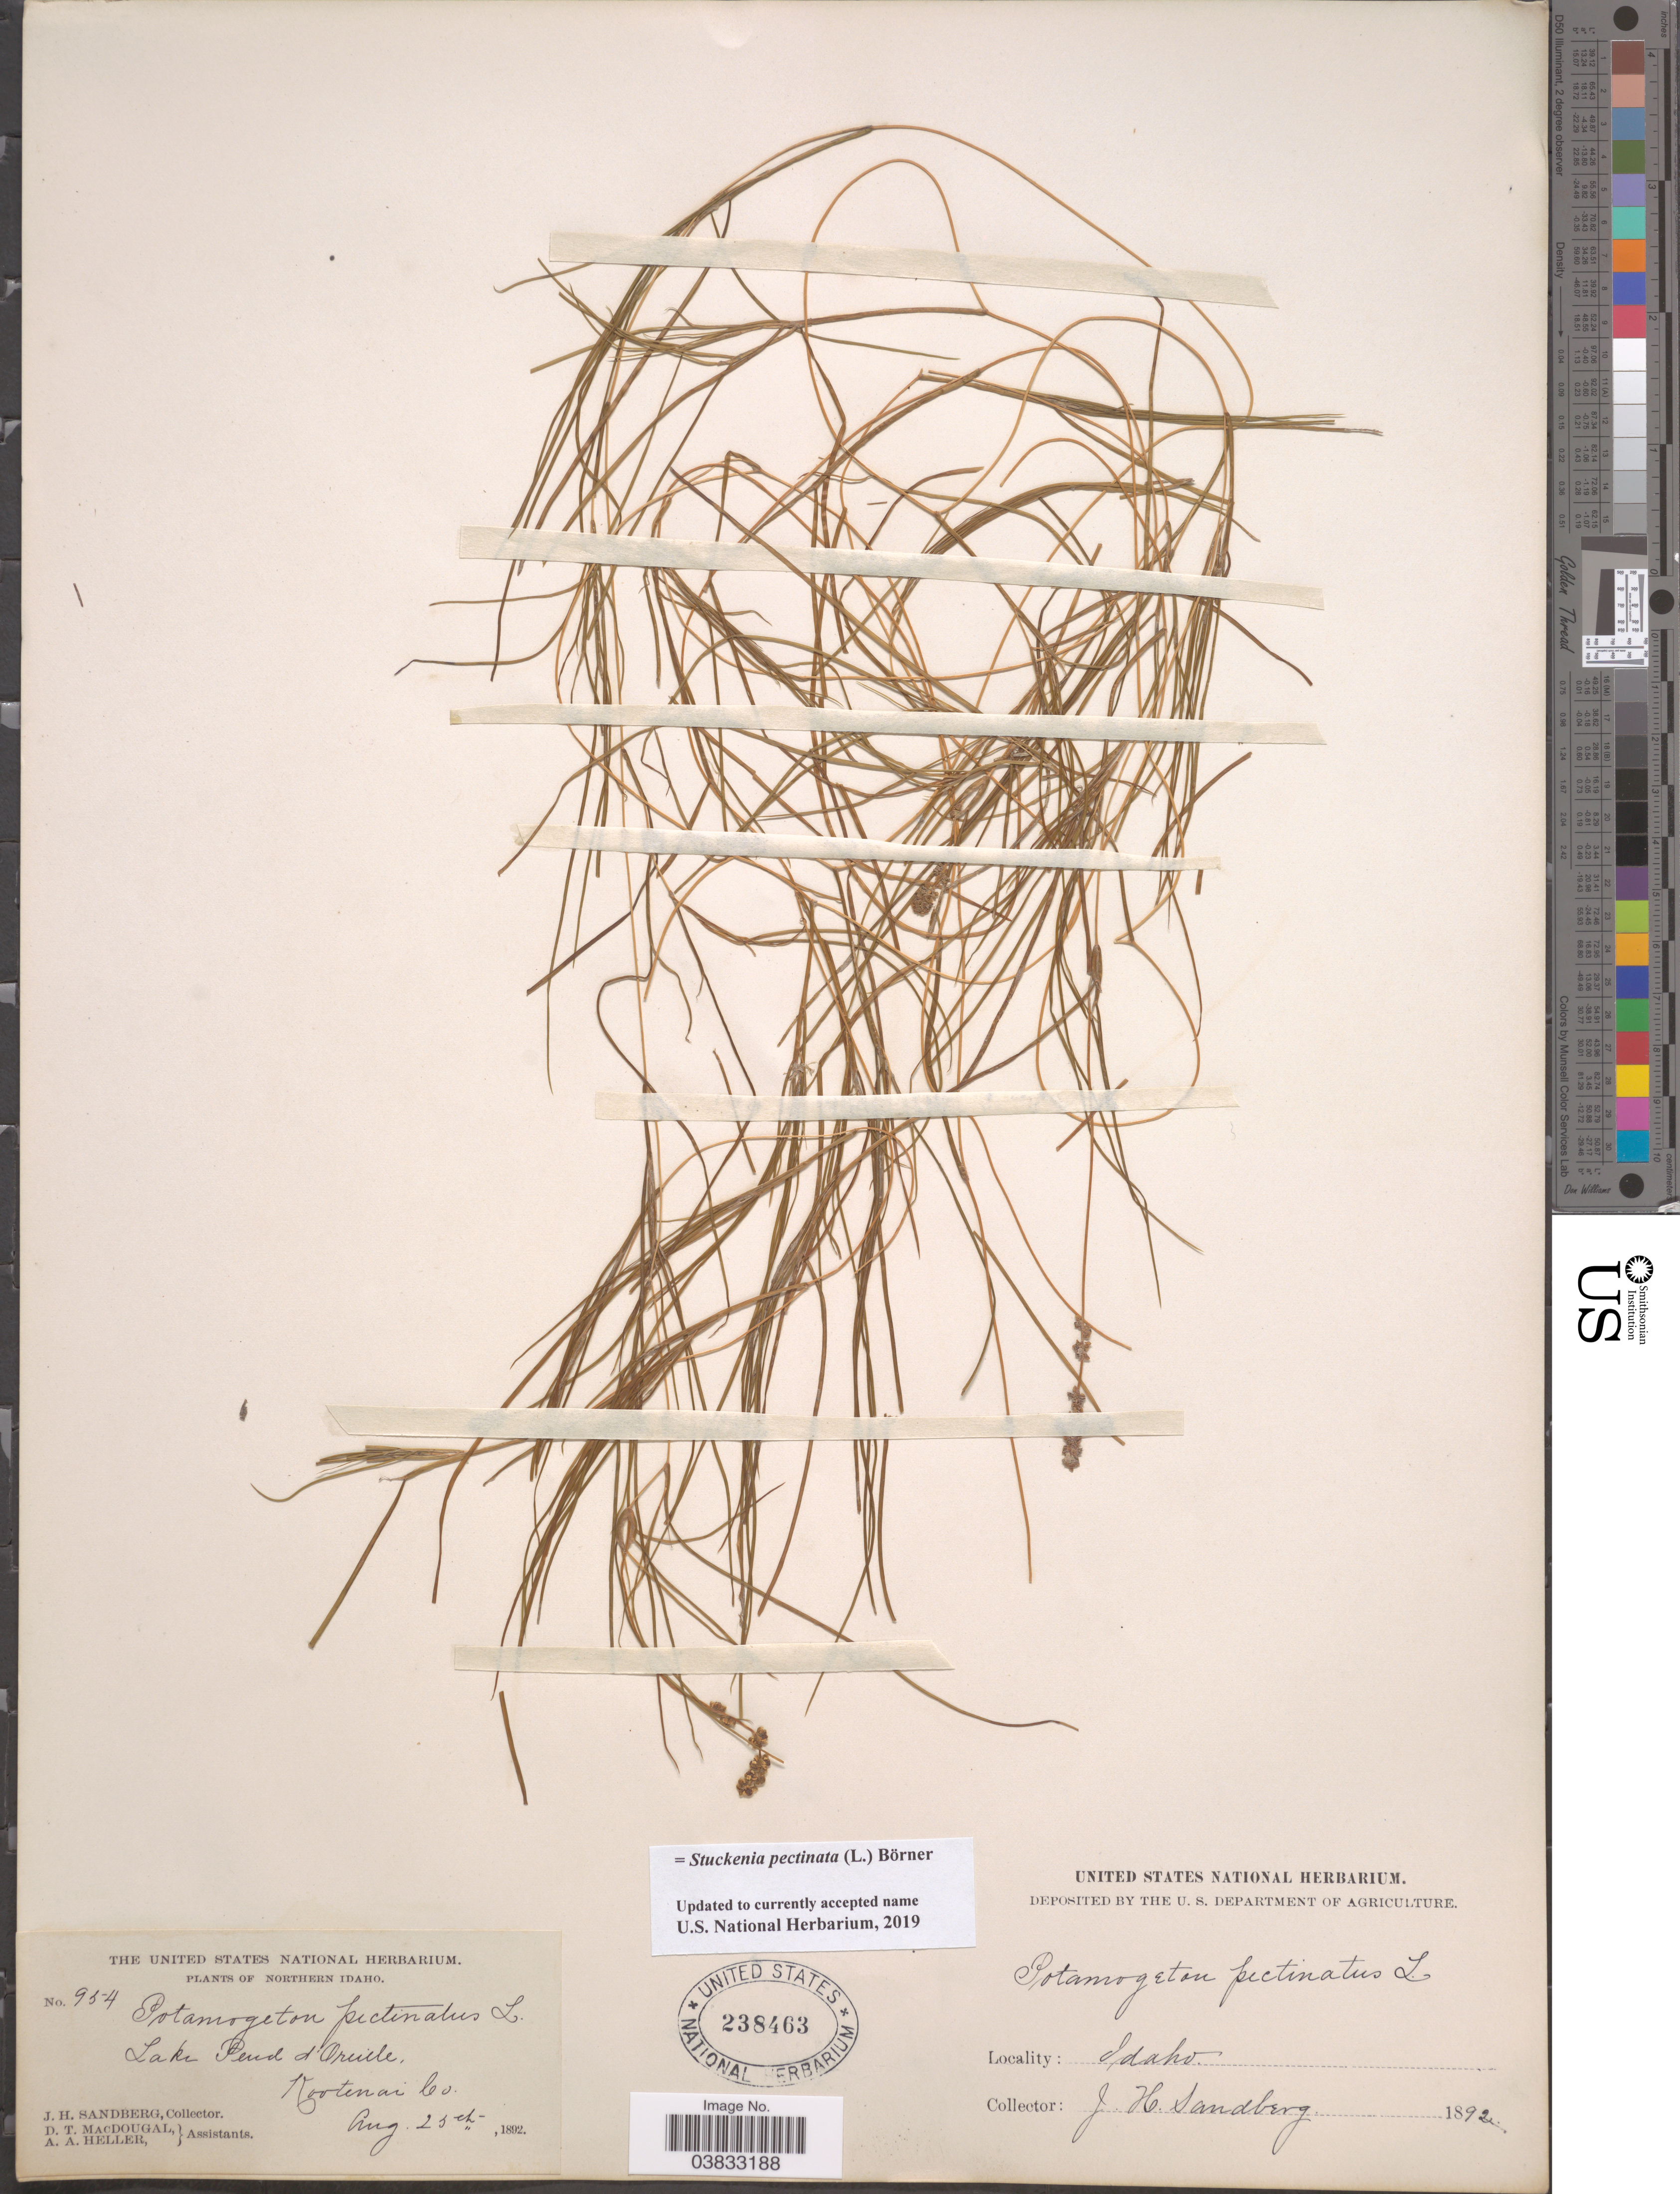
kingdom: Plantae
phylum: Tracheophyta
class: Liliopsida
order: Alismatales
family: Potamogetonaceae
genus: Stuckenia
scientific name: Stuckenia pectinata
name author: (L.) Börner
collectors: J. H. Sandberg, D. T. MacDougal & A. A. Heller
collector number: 954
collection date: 1892-08-25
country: United States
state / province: Idaho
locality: Northern Idaho. Lake Pend d'Oreille. Kootenai Co.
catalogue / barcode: US 238463